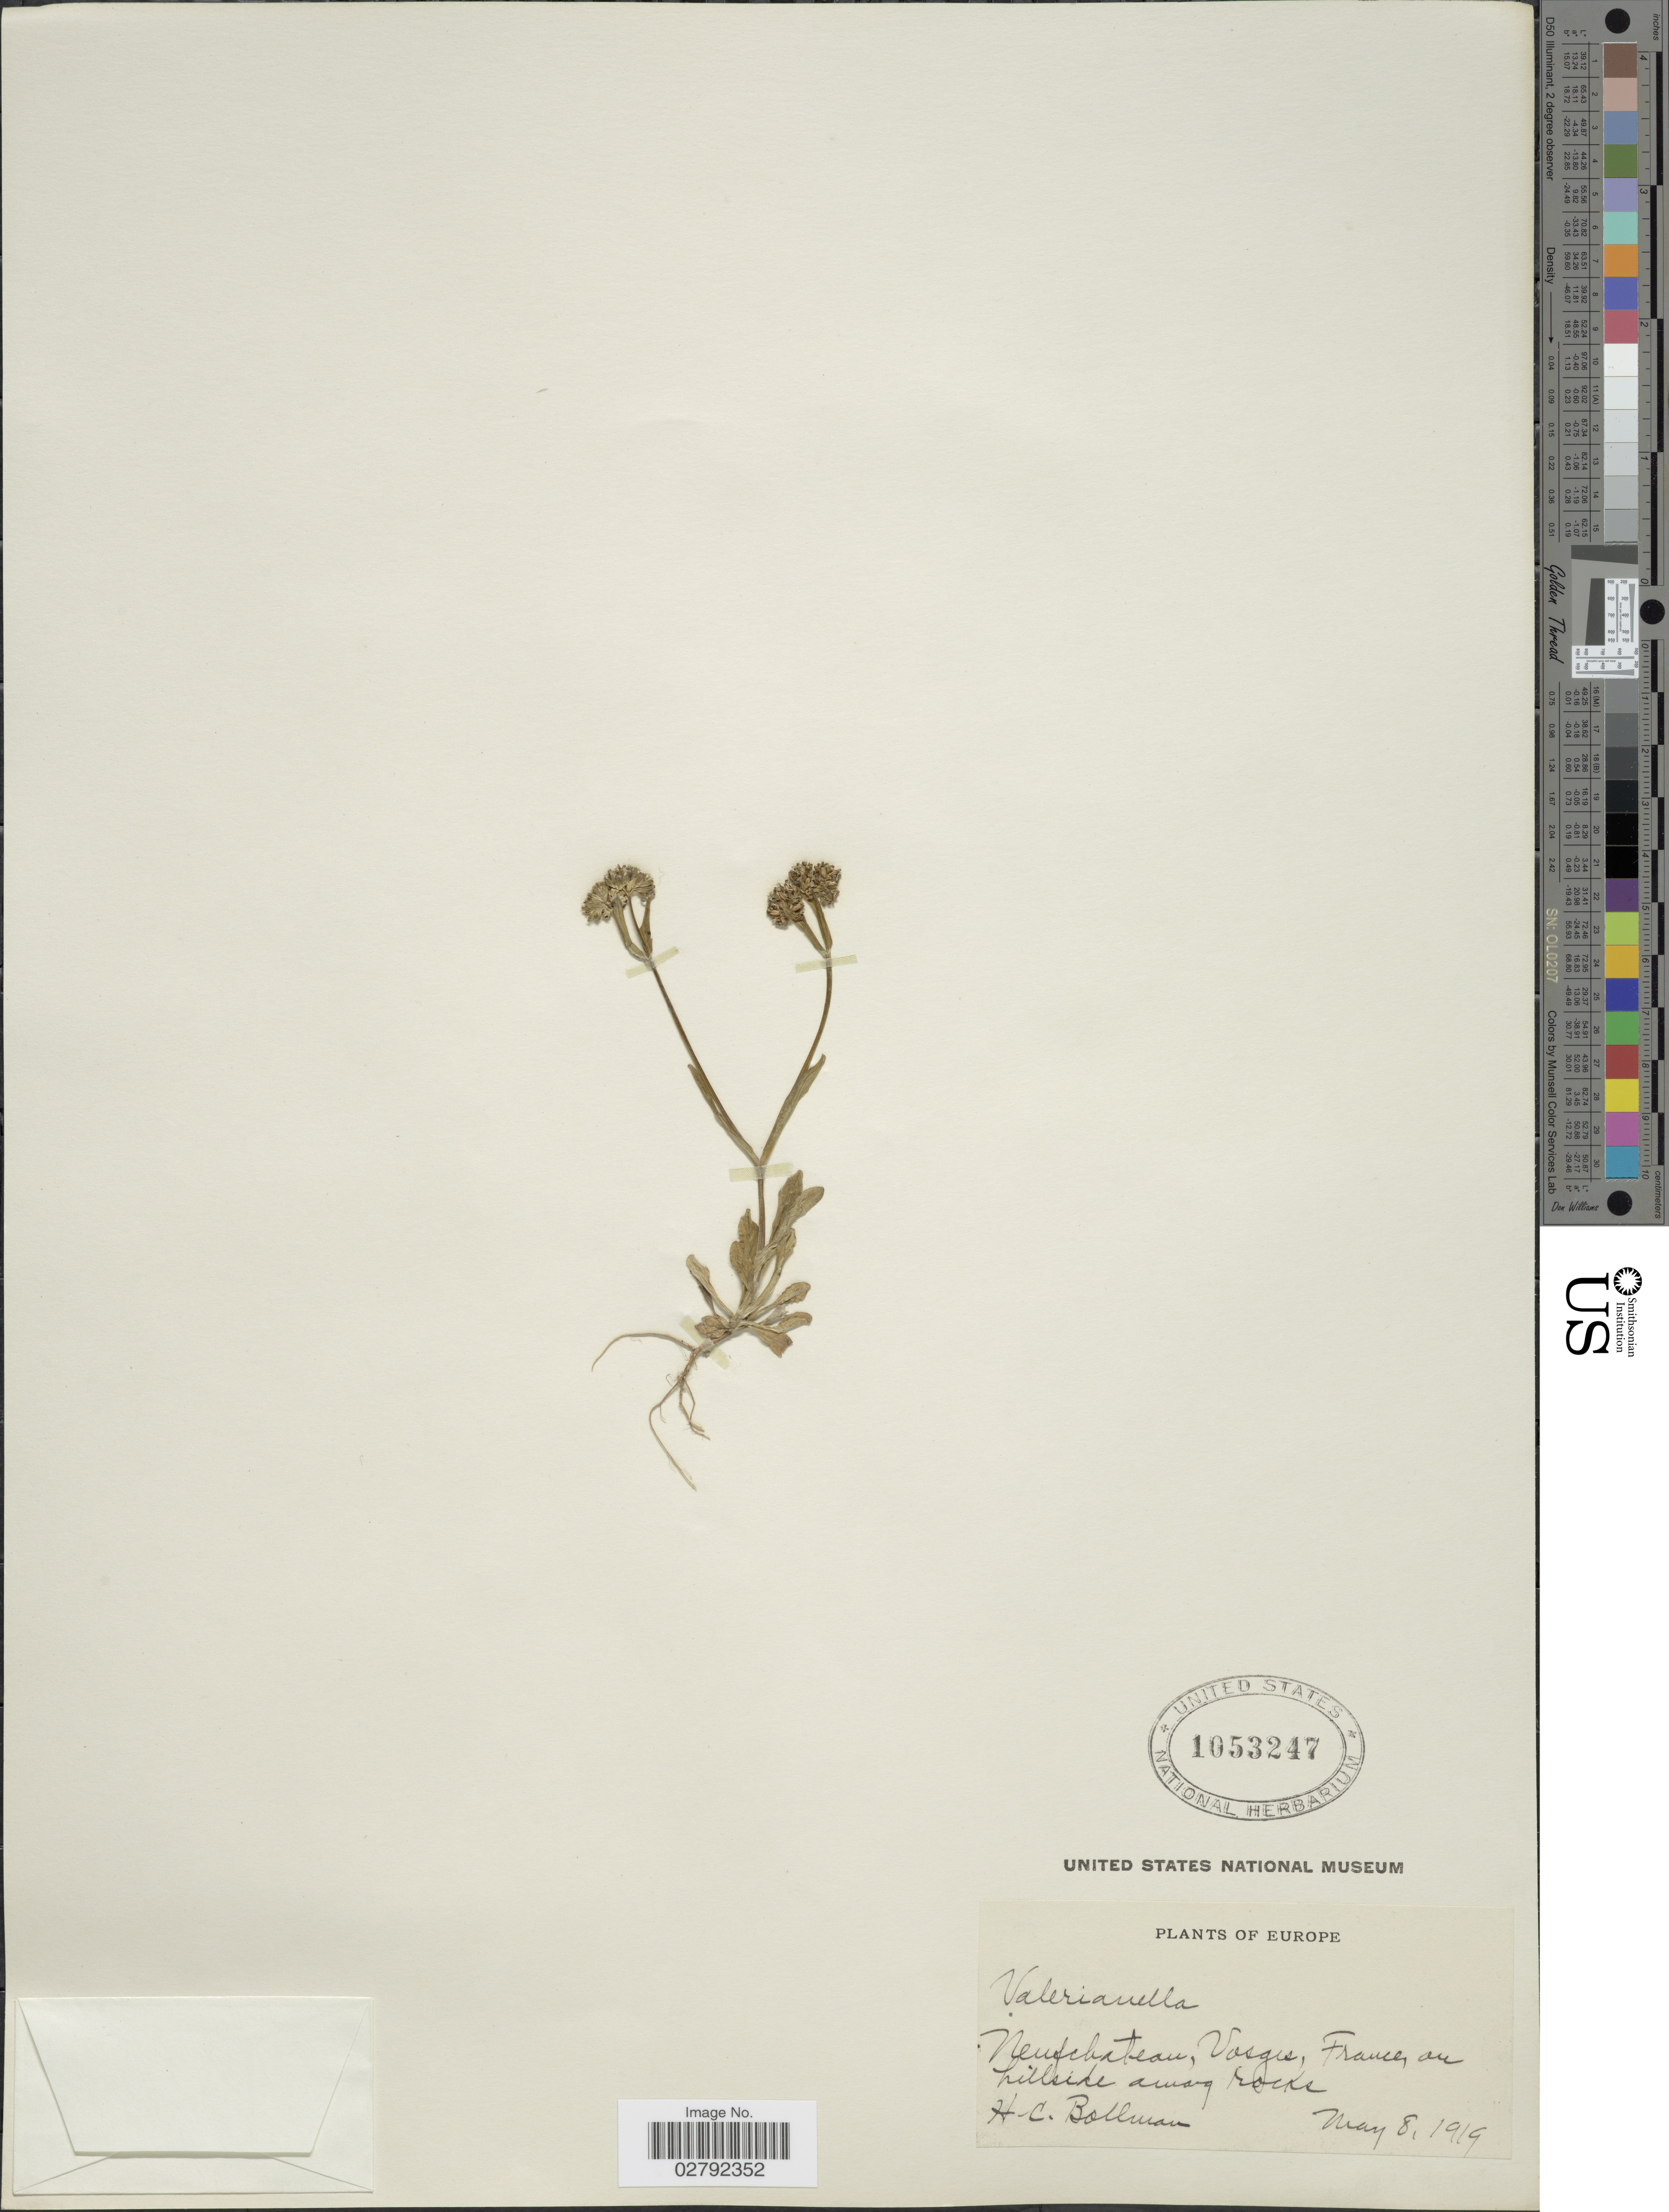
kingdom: Plantae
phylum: Tracheophyta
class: Magnoliopsida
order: Dipsacales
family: Caprifoliaceae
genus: Valerianella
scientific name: Valerianella sp.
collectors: H. C. Bollman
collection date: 1919-05-08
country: France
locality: Neufchateau, Vosges.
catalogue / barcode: US 1053247